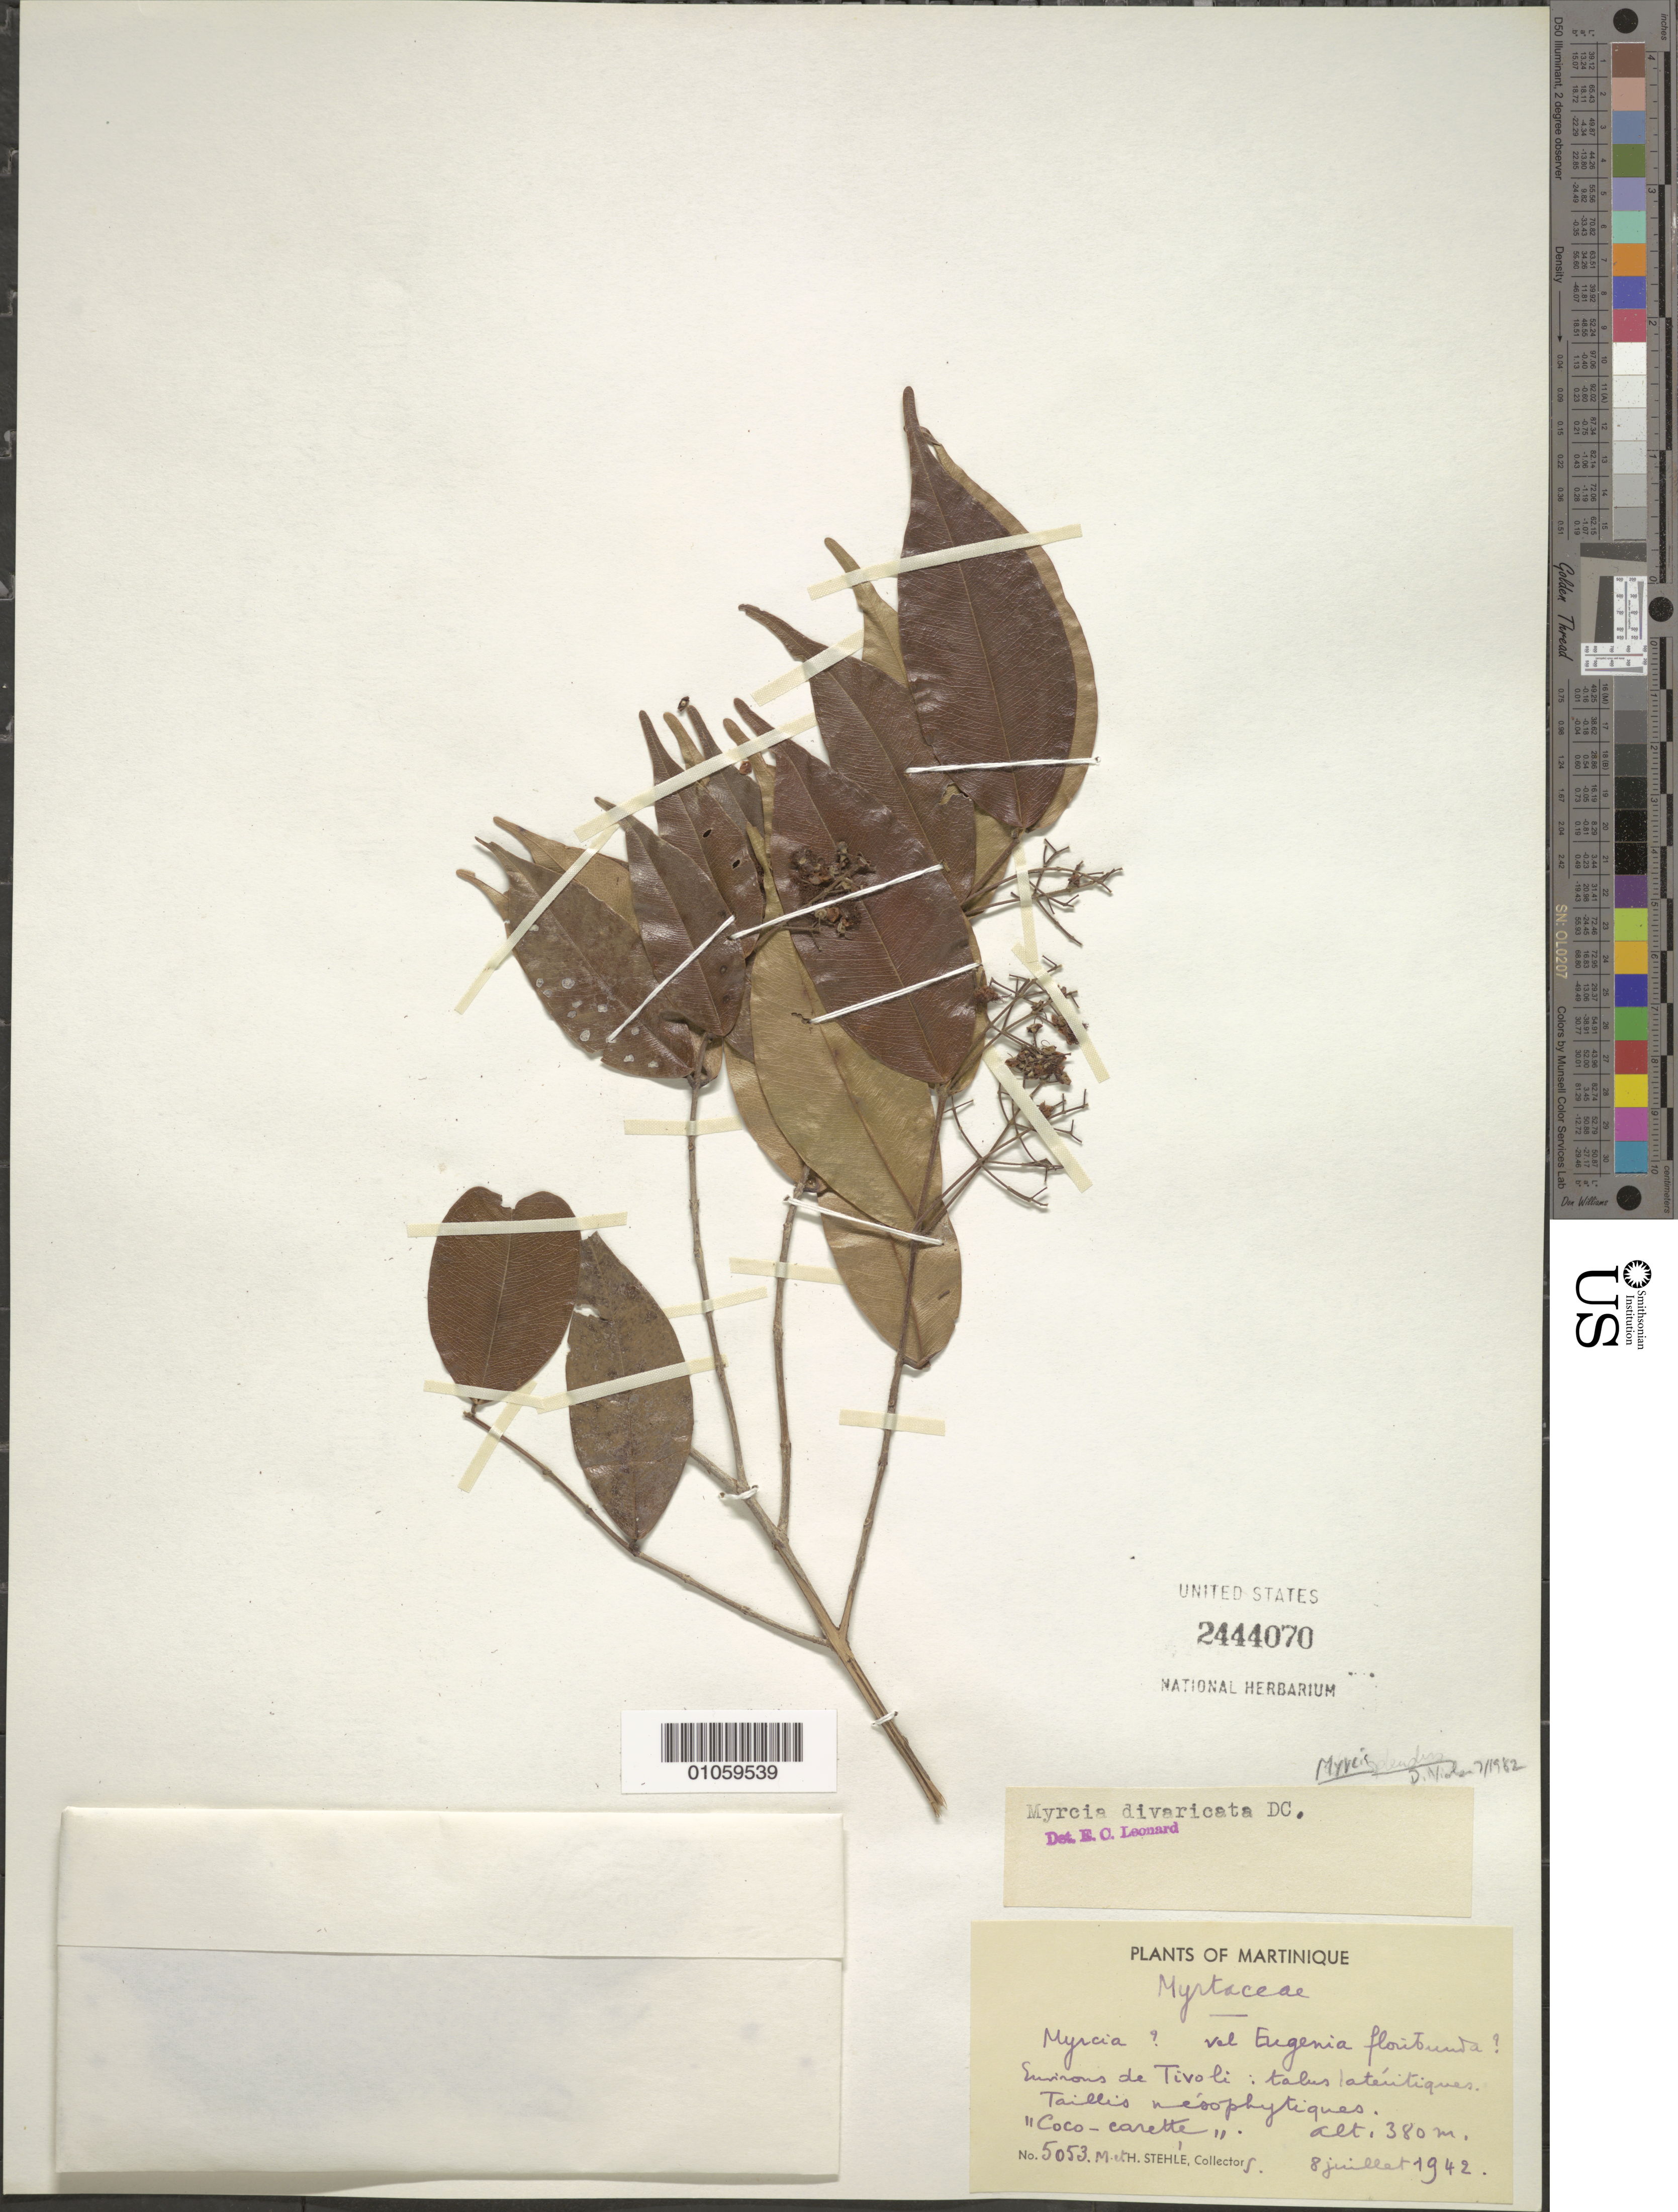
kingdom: Plantae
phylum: Tracheophyta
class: Magnoliopsida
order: Myrtales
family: Myrtaceae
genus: Myrcia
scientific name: Myrcia splendens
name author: (Sw.) DC.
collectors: H. Stehlé & M. Stehlé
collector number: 5053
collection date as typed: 08 Jul 1942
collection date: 1942-07-08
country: Martinique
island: Martinique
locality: Environs de Tivoli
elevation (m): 380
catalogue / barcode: US 2444070